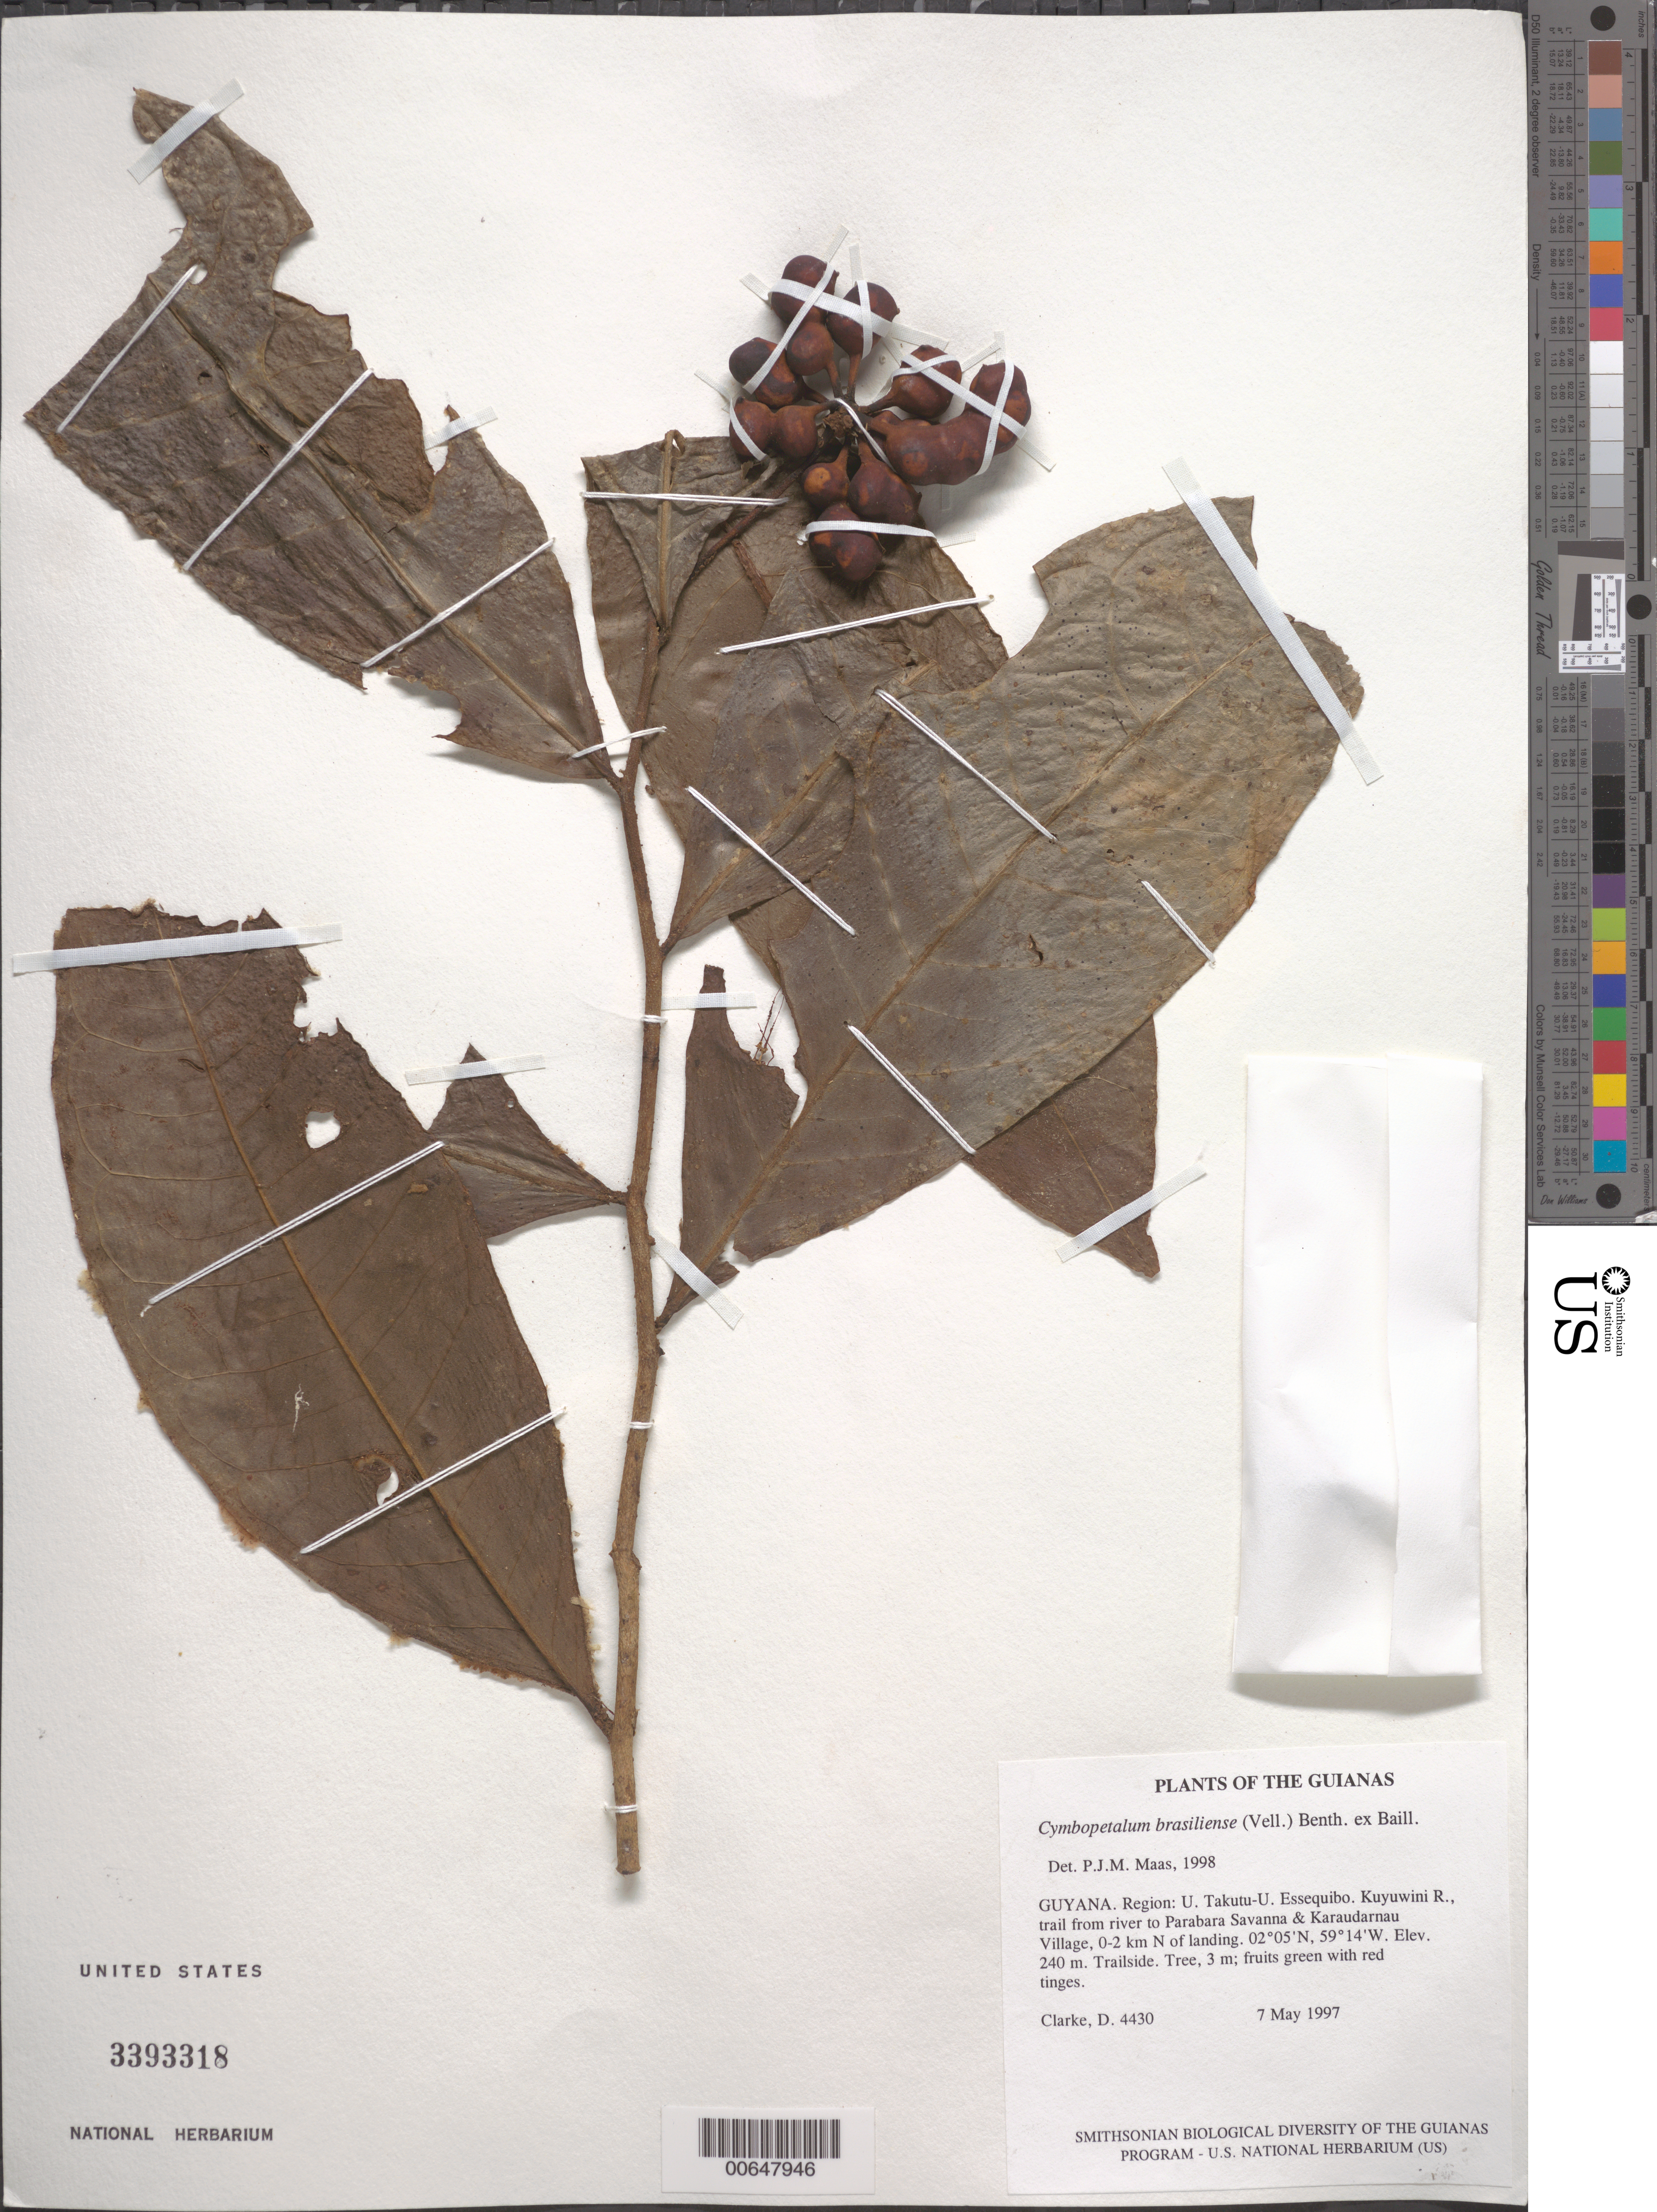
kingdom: Plantae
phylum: Tracheophyta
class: Magnoliopsida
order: Magnoliales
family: Annonaceae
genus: Cymbopetalum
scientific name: Cymbopetalum brasiliense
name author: (Vell.) Benth. ex Baill.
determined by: Maas, Paul J. M.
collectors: H. D. Clarke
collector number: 4430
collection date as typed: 7 May 1997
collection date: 1997-05-07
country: Guyana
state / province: U. Takutu-U. Essequibo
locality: Kuyuwini R., trail from river to Parabara Savanna & Karaudarnau Village, 0-2 km N of landing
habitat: Trailside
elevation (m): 240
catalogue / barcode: US 3393318